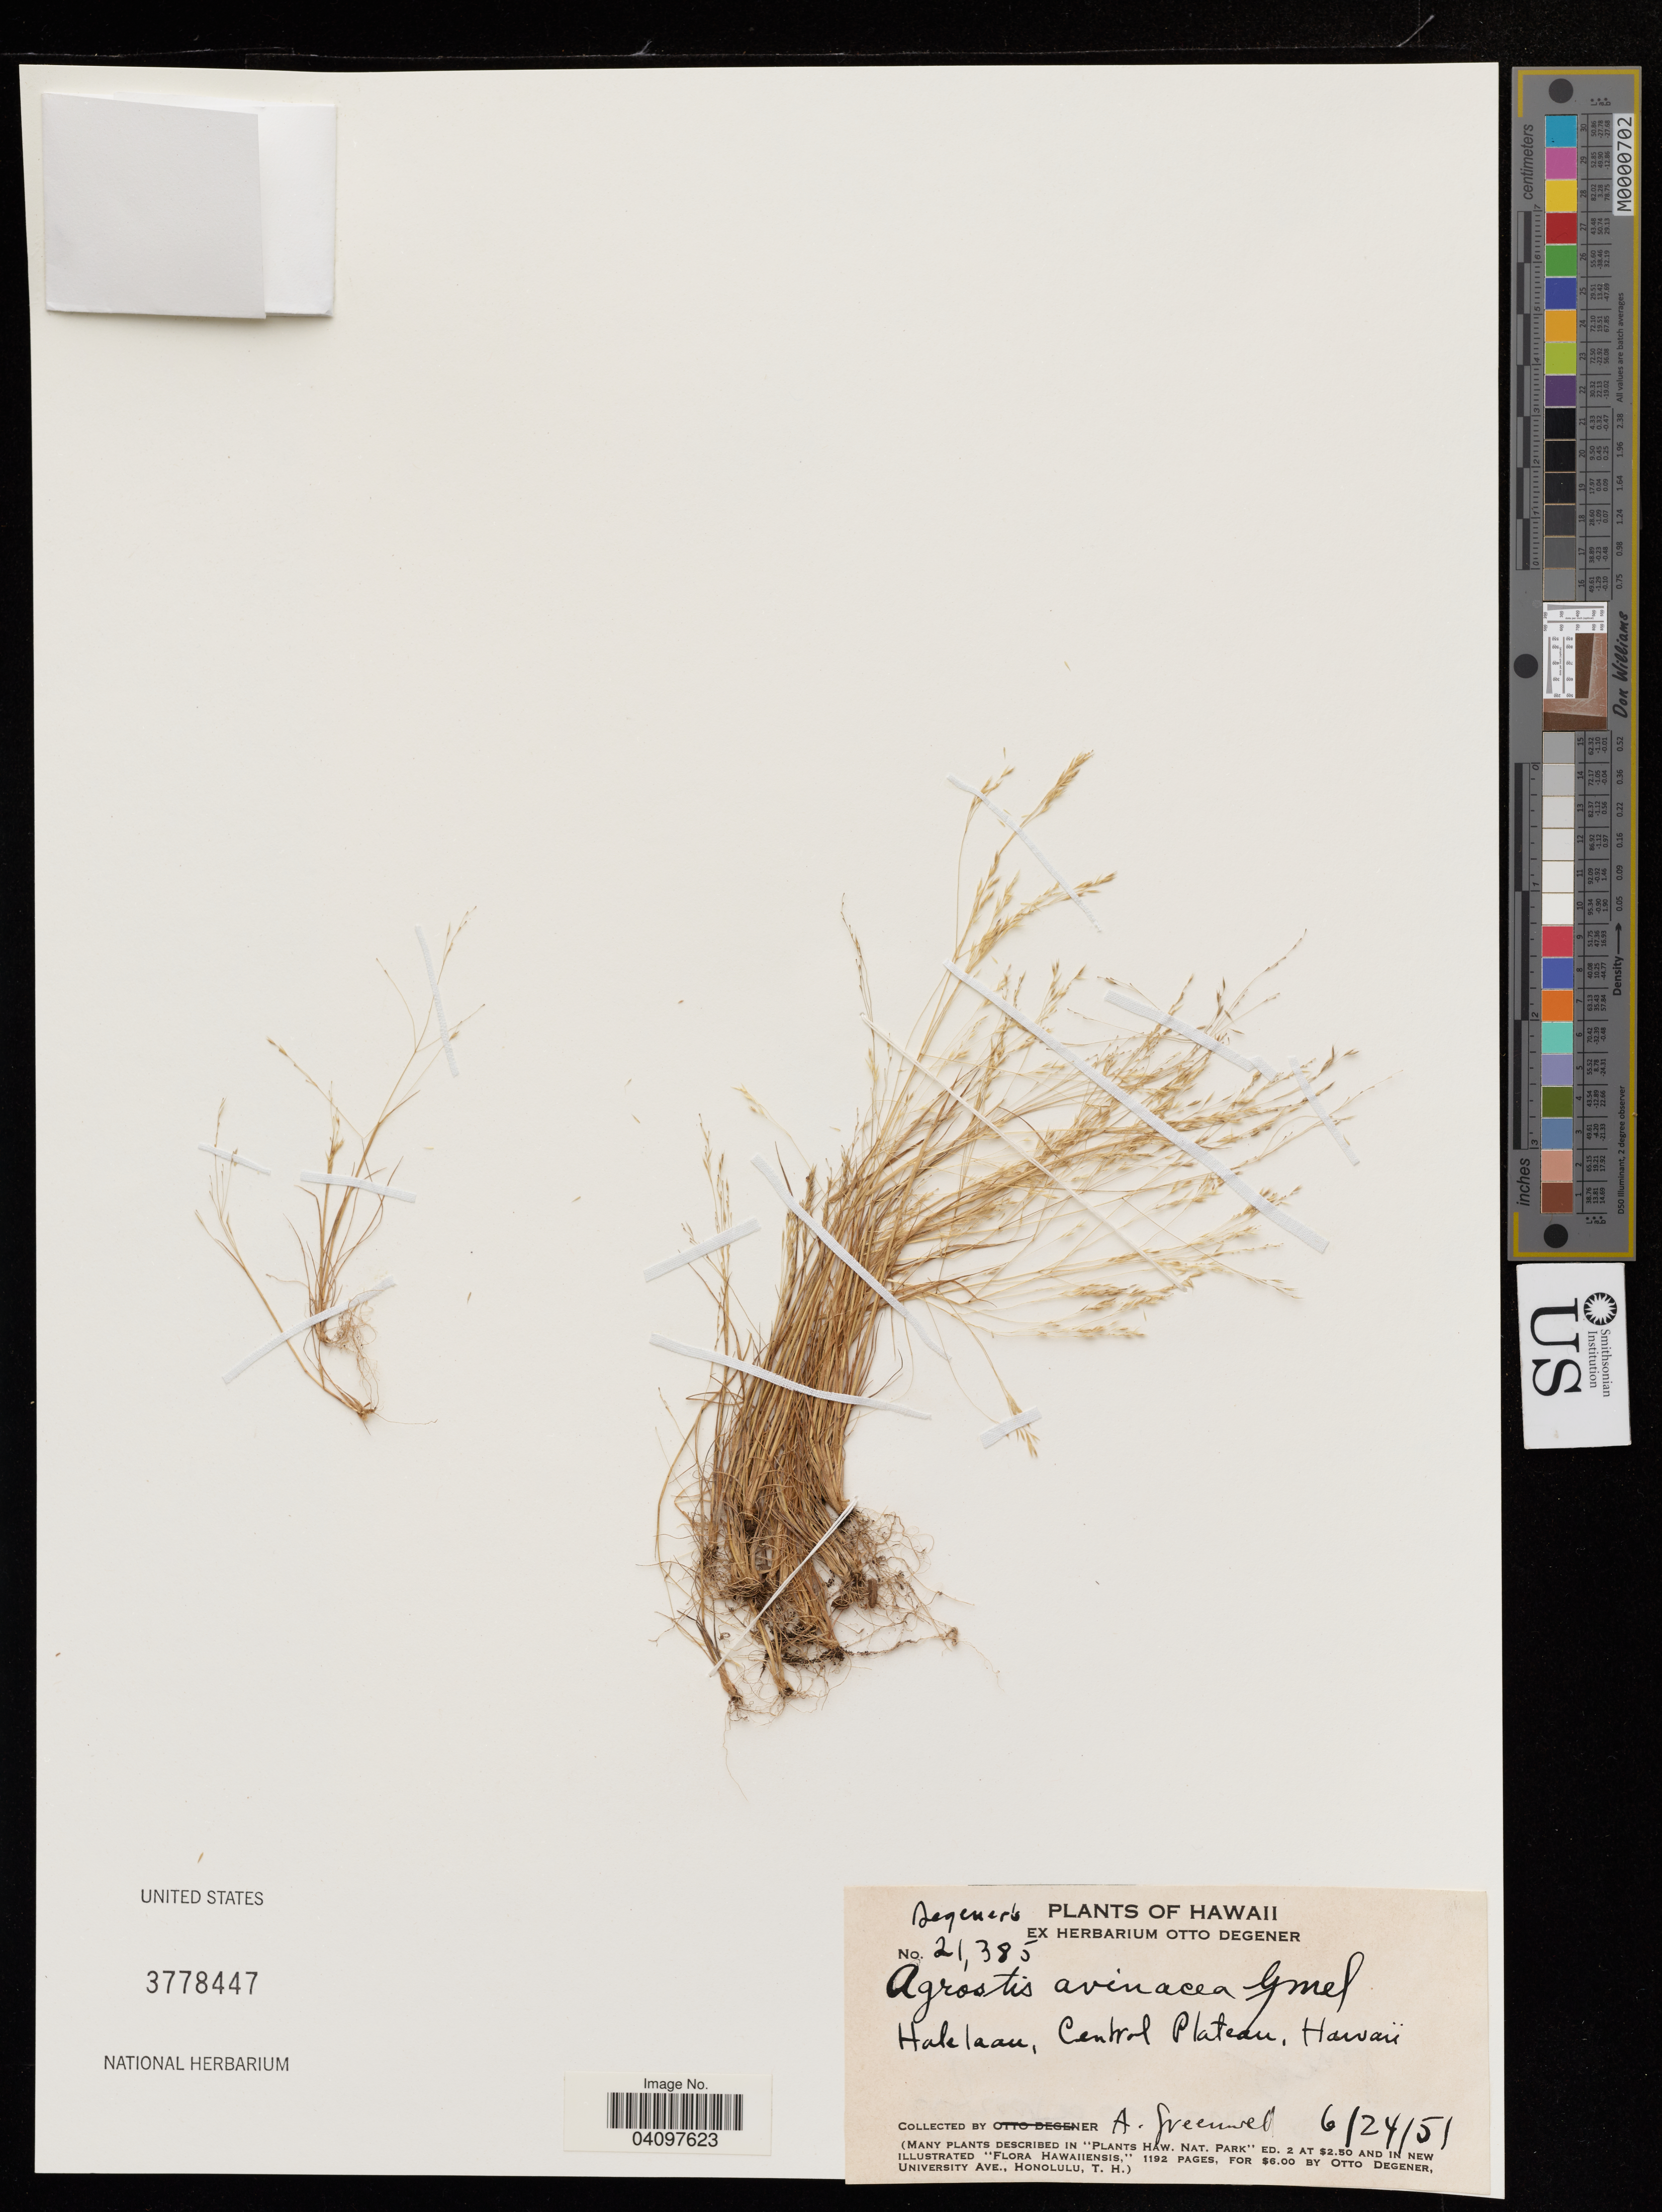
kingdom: Plantae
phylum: Tracheophyta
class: Liliopsida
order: Poales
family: Poaceae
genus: Lachnagrostis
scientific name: Lachnagrostis filiformis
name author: (J.R. Forst.) Trin.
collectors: A. B. Greenwell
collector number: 21385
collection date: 1951-06-24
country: United States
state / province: Hawaii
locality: Halehau, Central Plateau.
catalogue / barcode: US 3778447